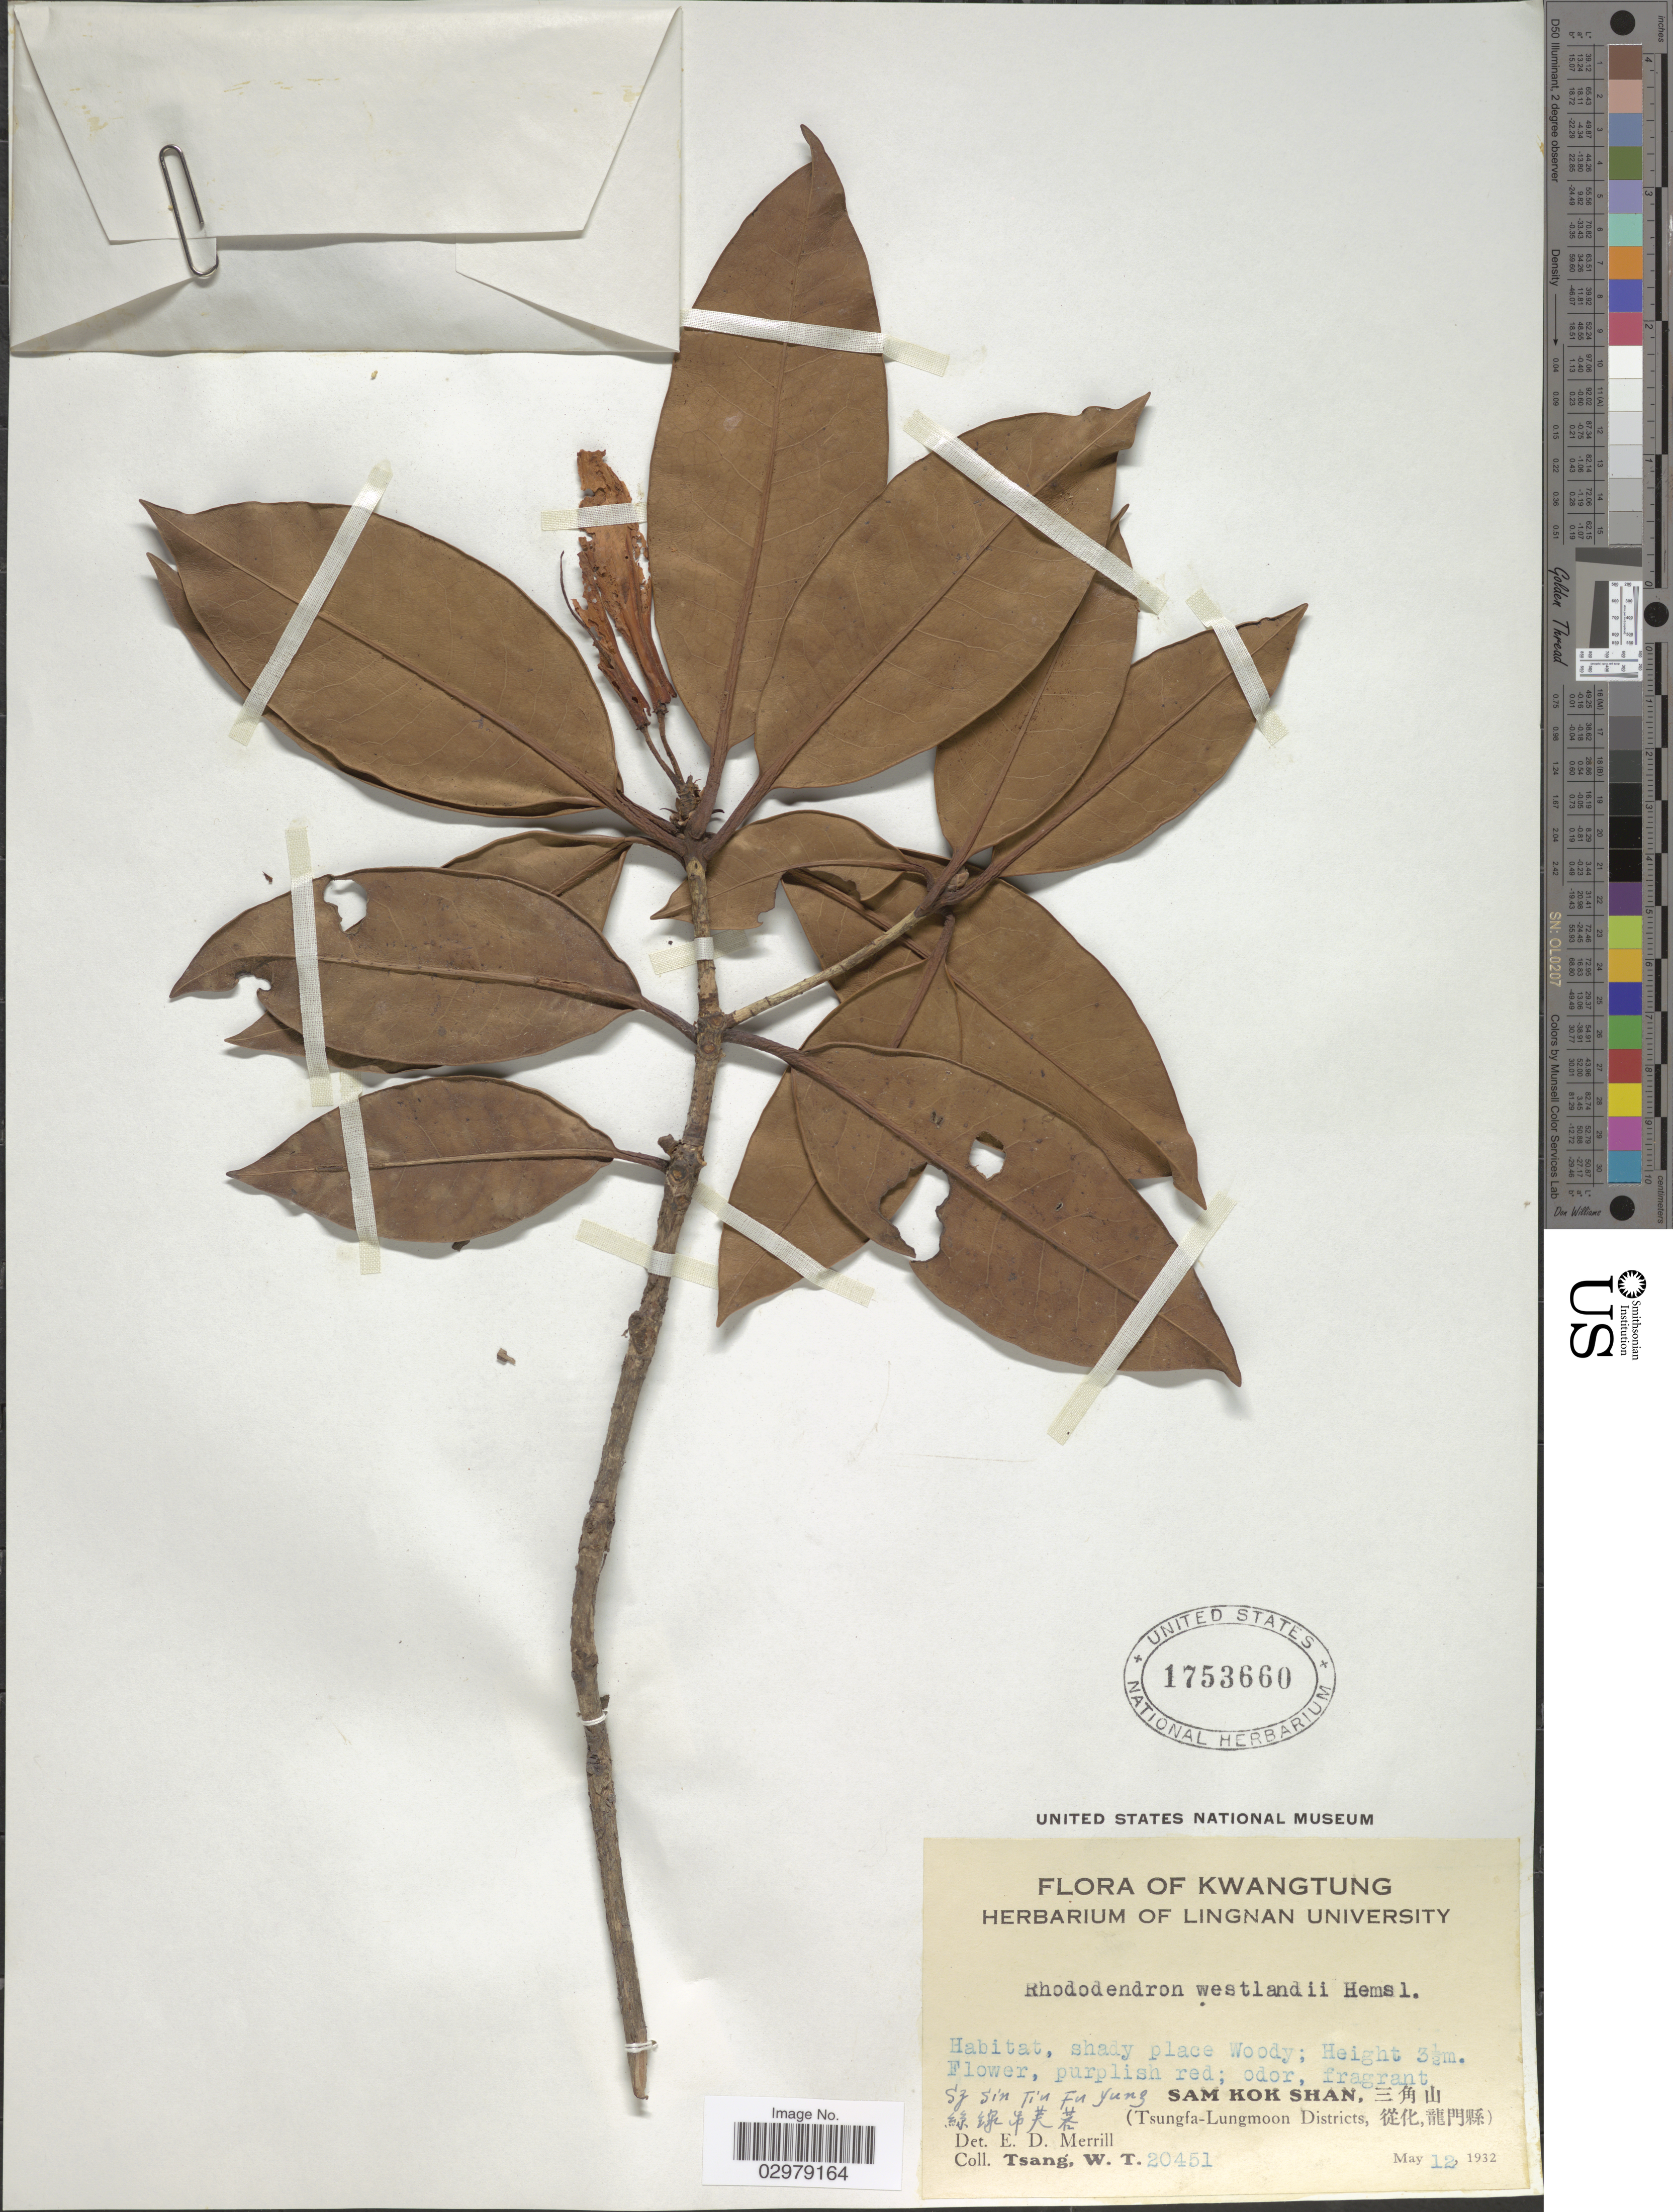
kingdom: Plantae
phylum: Tracheophyta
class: Magnoliopsida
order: Ericales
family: Ericaceae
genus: Rhododendron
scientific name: Rhododendron westlandii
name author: Hemsl.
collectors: W. T. Tsang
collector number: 20451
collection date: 1932-05-12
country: China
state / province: Guangdong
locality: Kwangtung. Sam Kok Shan, (Tsungfa-Lungmoon Districts)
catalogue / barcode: US 1753660